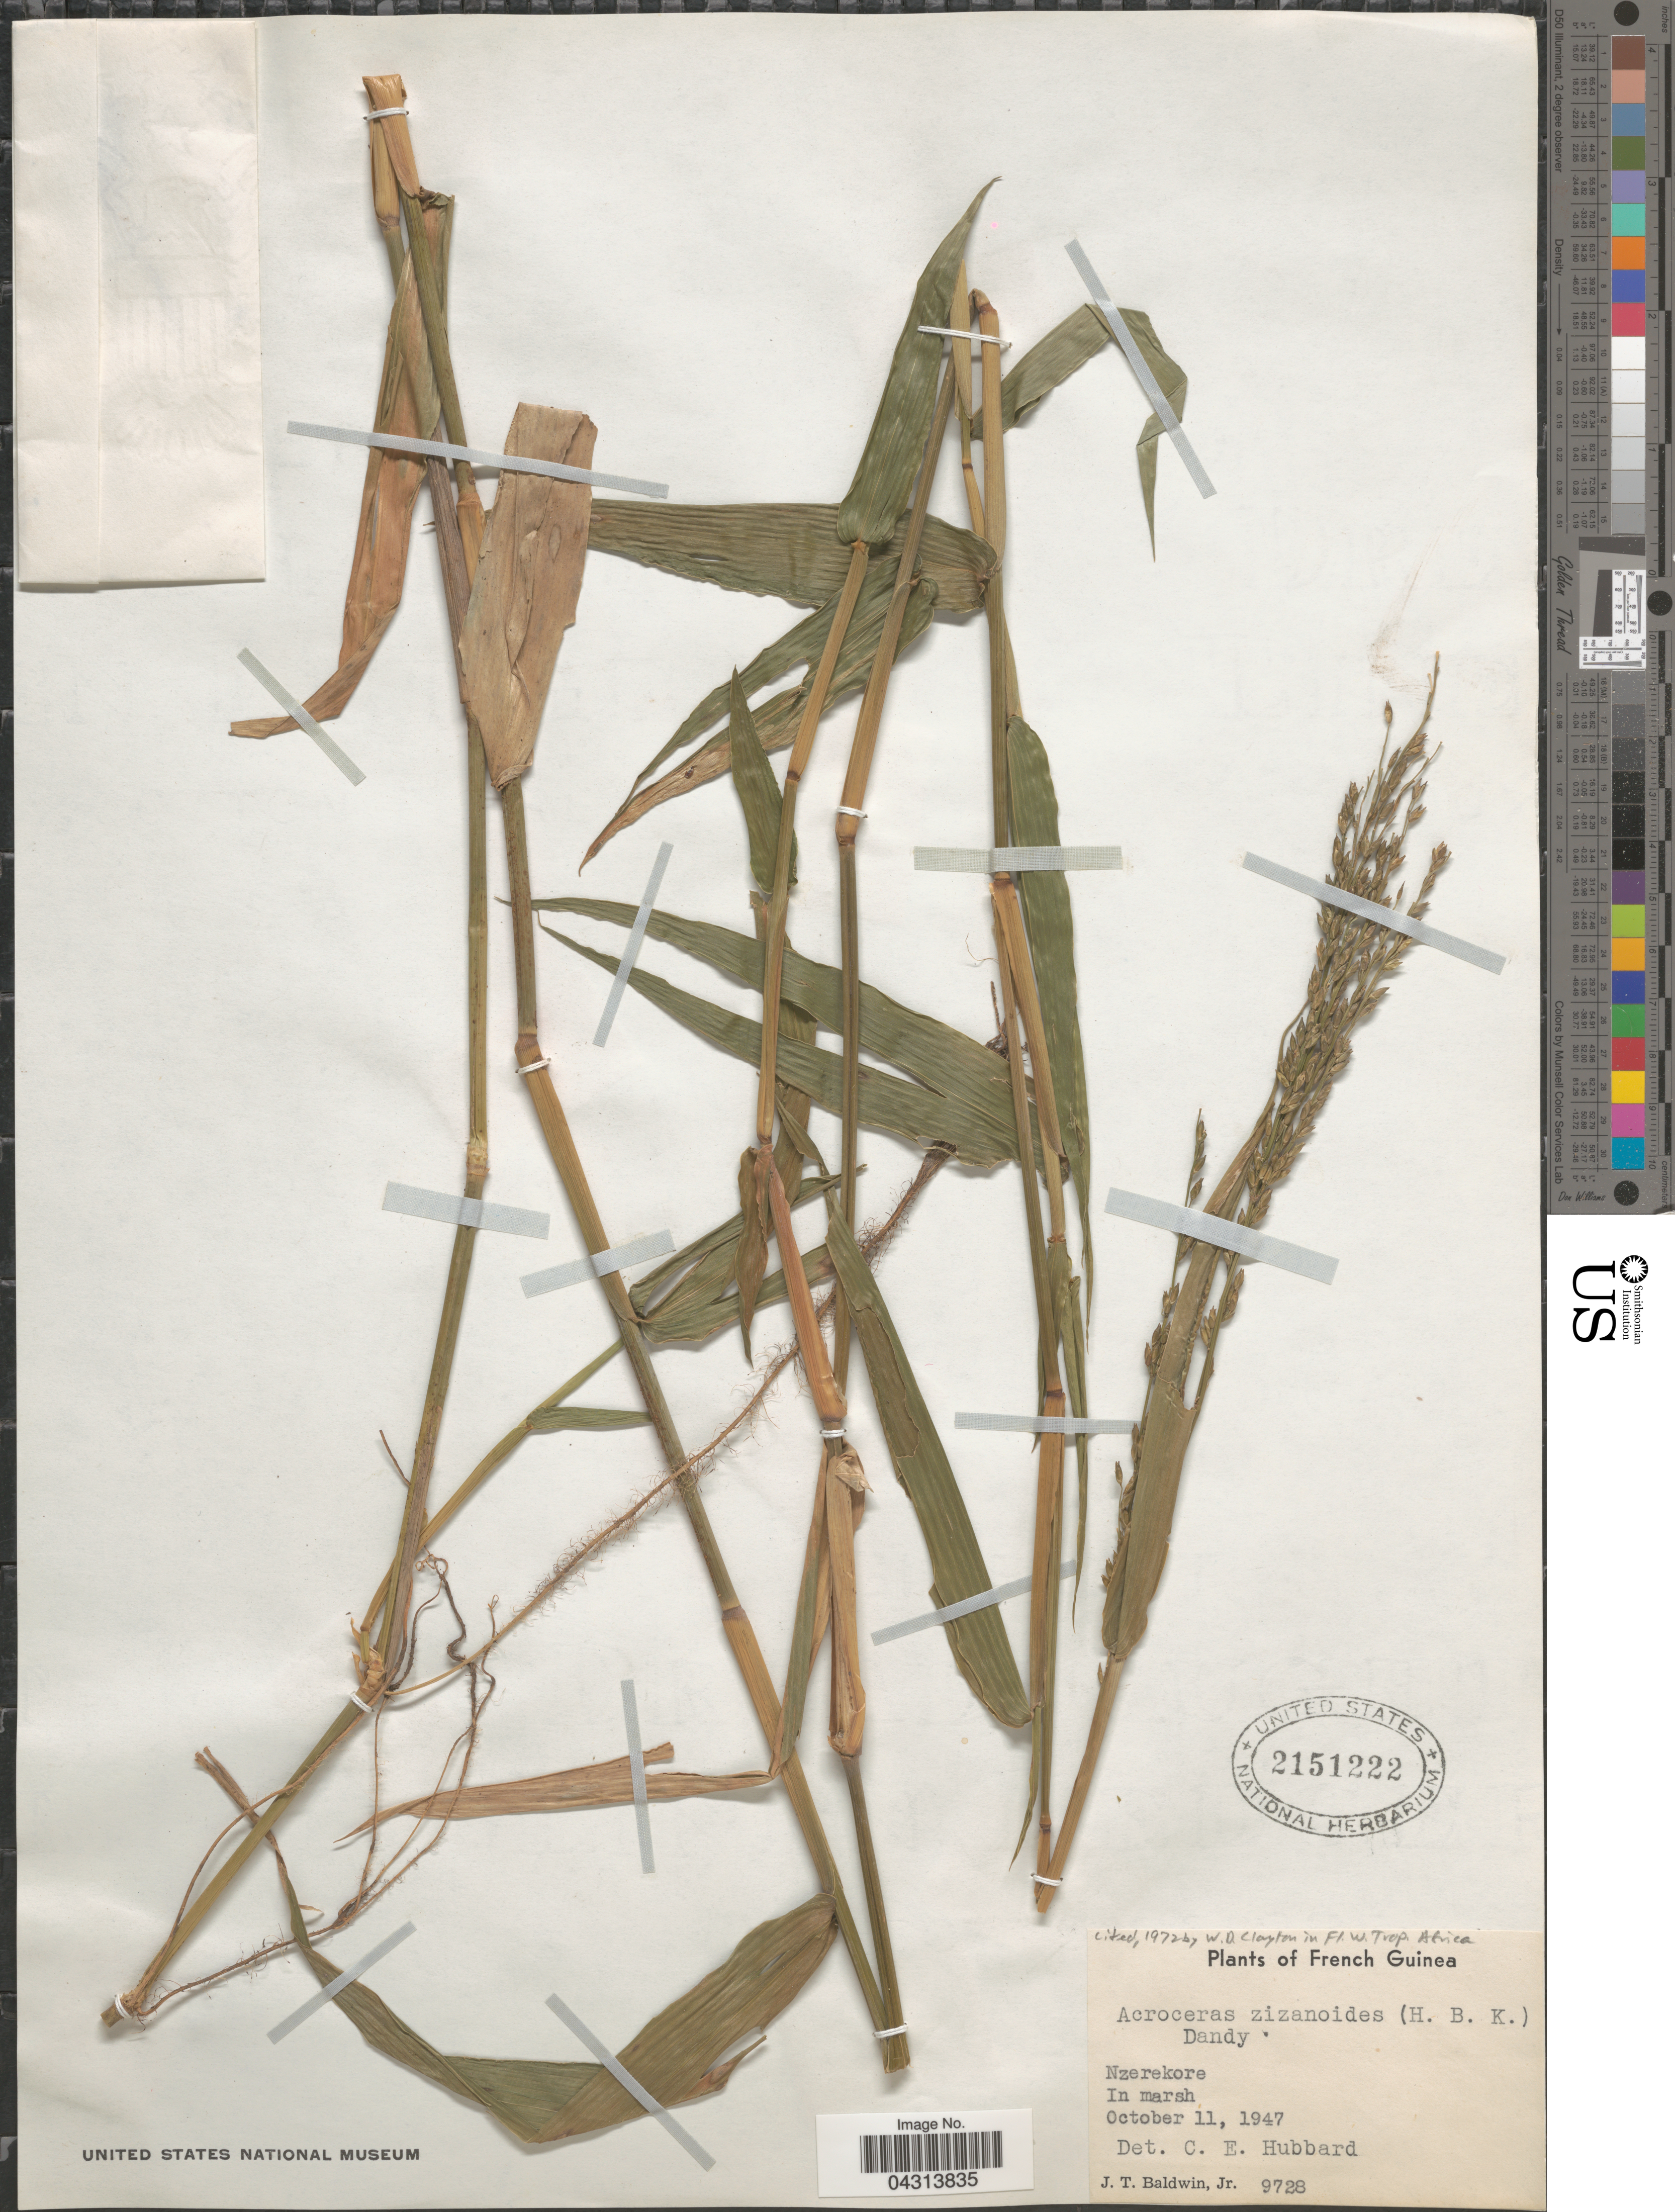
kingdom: Plantae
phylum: Tracheophyta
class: Liliopsida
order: Poales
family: Poaceae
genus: Acroceras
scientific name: Acroceras zizanioides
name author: (Kunth) Dandy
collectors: J. T. Baldwin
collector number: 9728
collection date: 1947-10-11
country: Guinea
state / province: Nzérékoré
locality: French Guinea.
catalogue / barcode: US 2151222